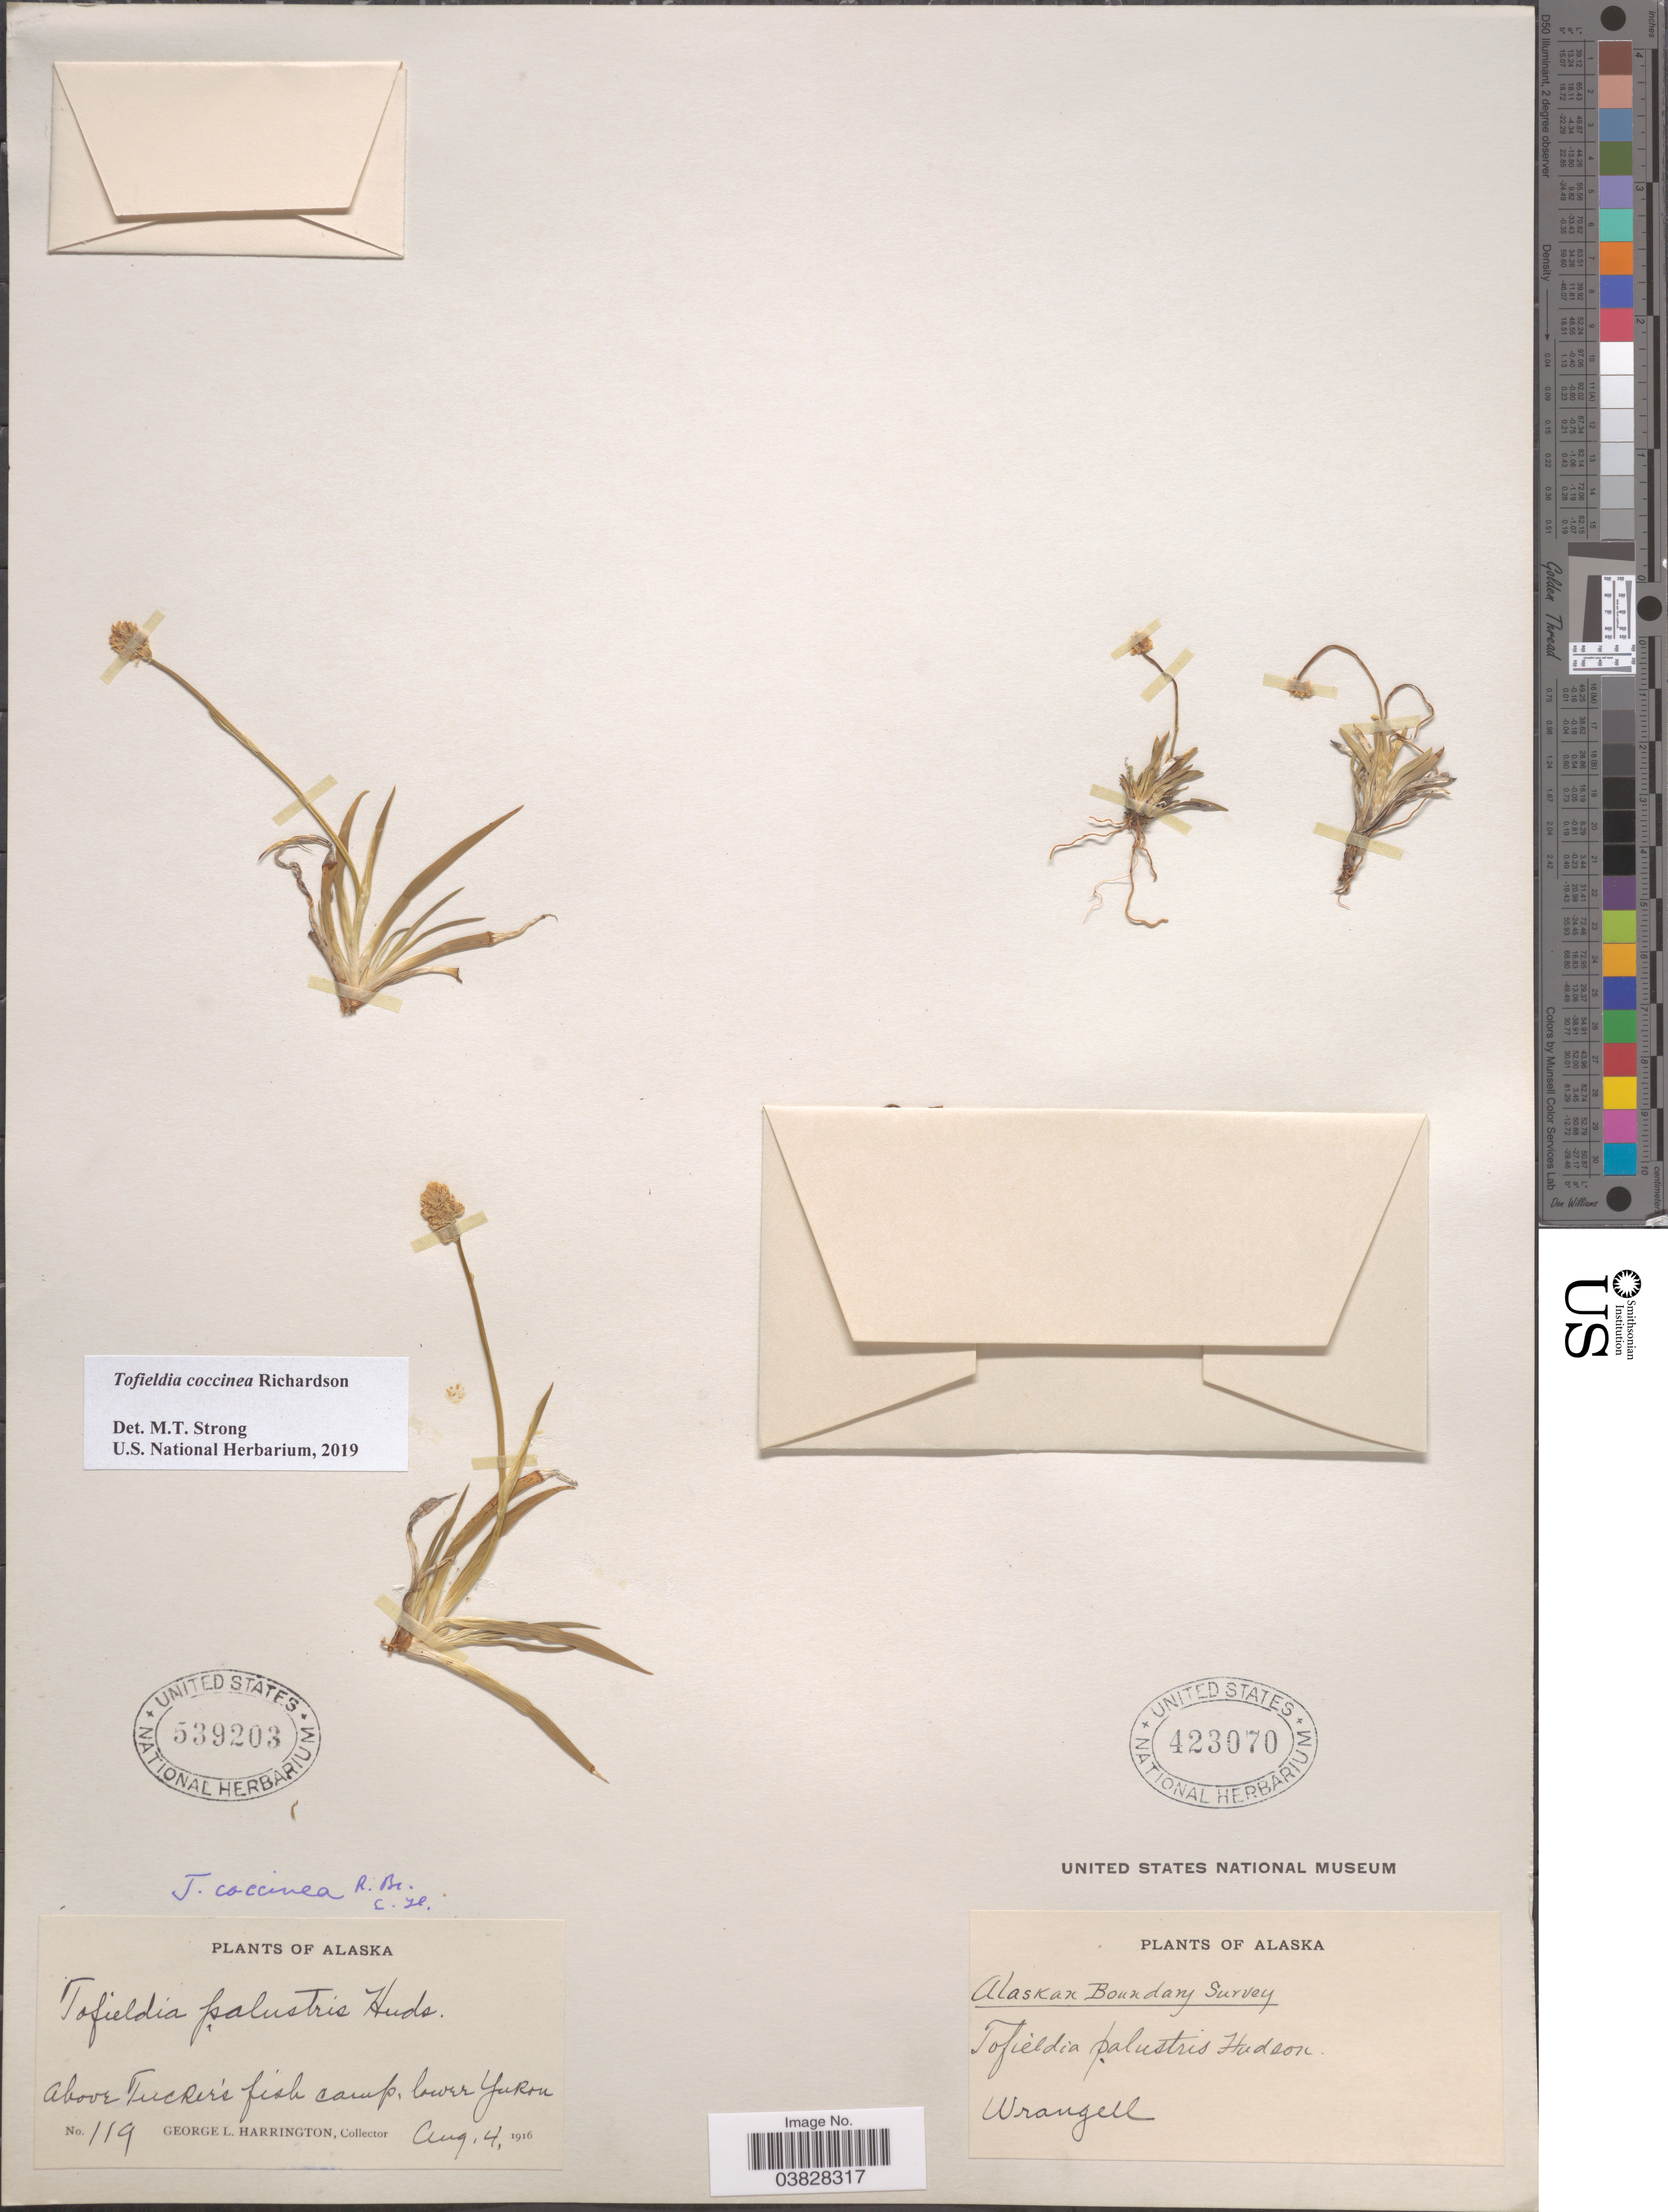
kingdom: Plantae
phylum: Tracheophyta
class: Liliopsida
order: Alismatales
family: Tofieldiaceae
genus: Tofieldia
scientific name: Tofieldia coccinea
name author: Richardson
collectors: Wrangell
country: United States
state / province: Alaska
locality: Alaskan Boundary.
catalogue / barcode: US 423070-2